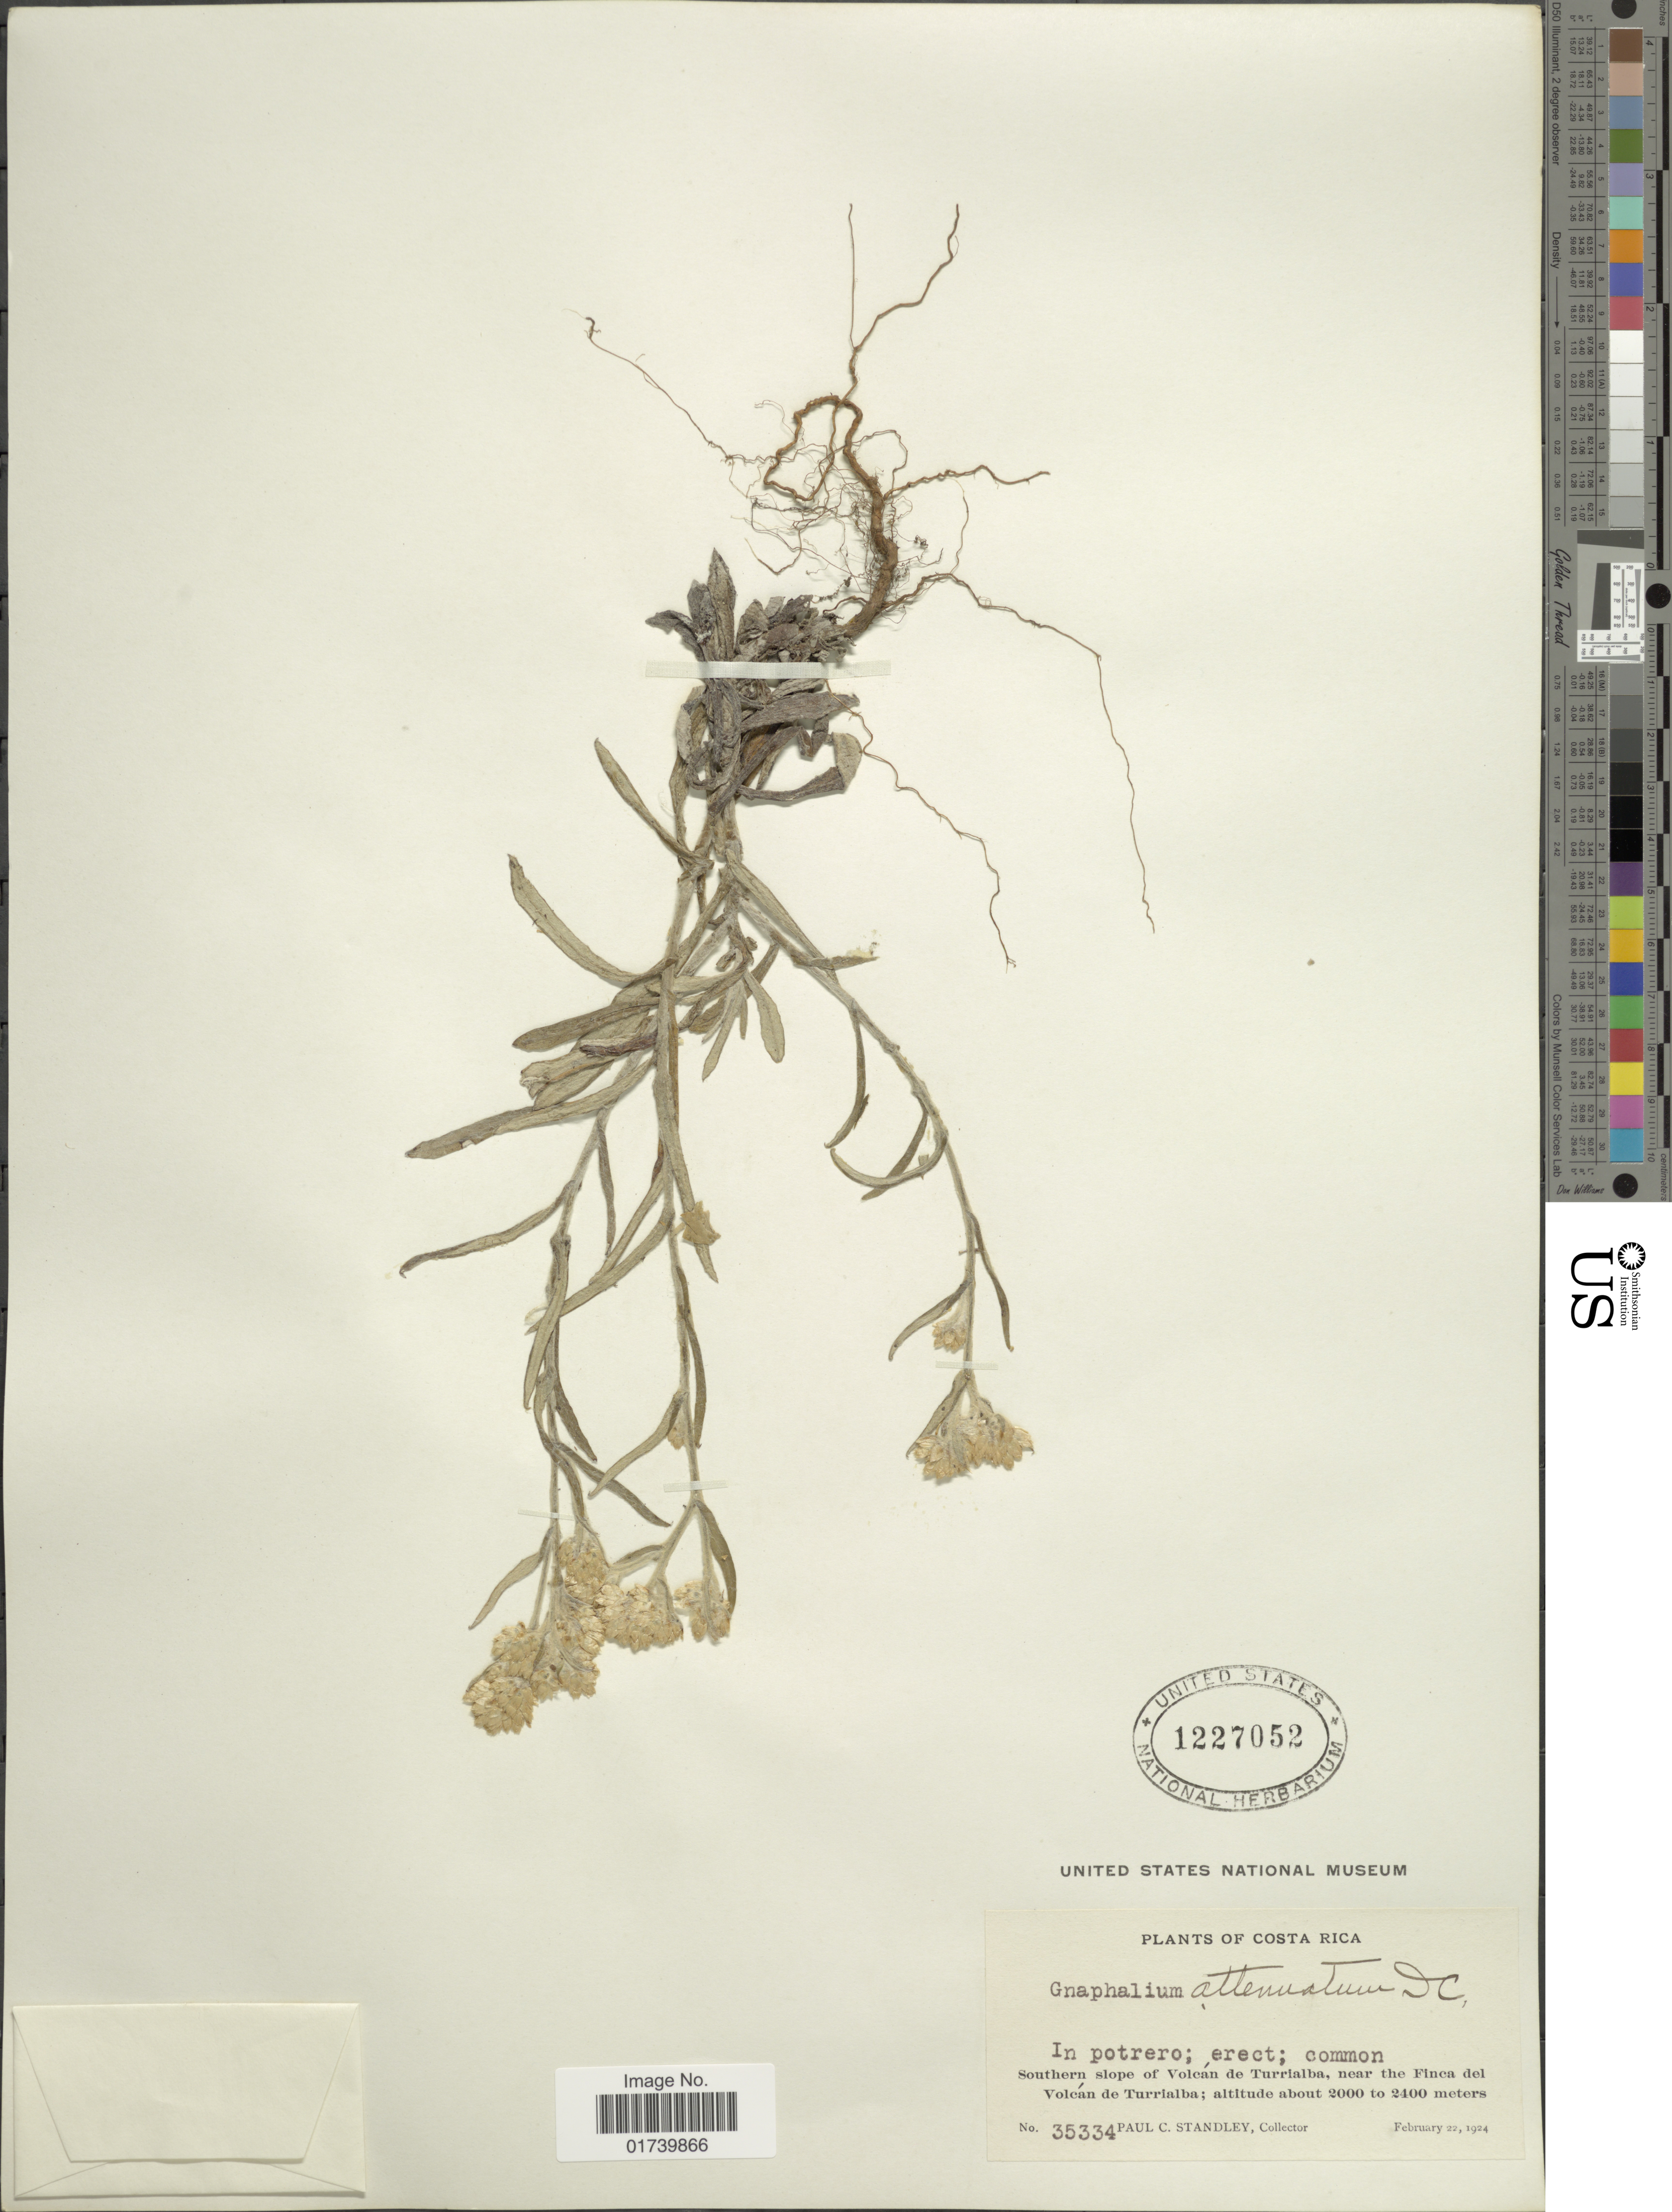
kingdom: Plantae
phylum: Tracheophyta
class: Magnoliopsida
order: Asterales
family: Asteraceae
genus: Pseudognaphalium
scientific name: Pseudognaphalium pruskii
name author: G.L. Nesom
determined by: Nesom, Guy L.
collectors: P. C. Standley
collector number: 35334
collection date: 1924-02-22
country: Costa Rica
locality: Southern slope of Volcan de Turrialba, near the Finca del Volcan de Turrialba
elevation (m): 2000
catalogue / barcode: US 1227052